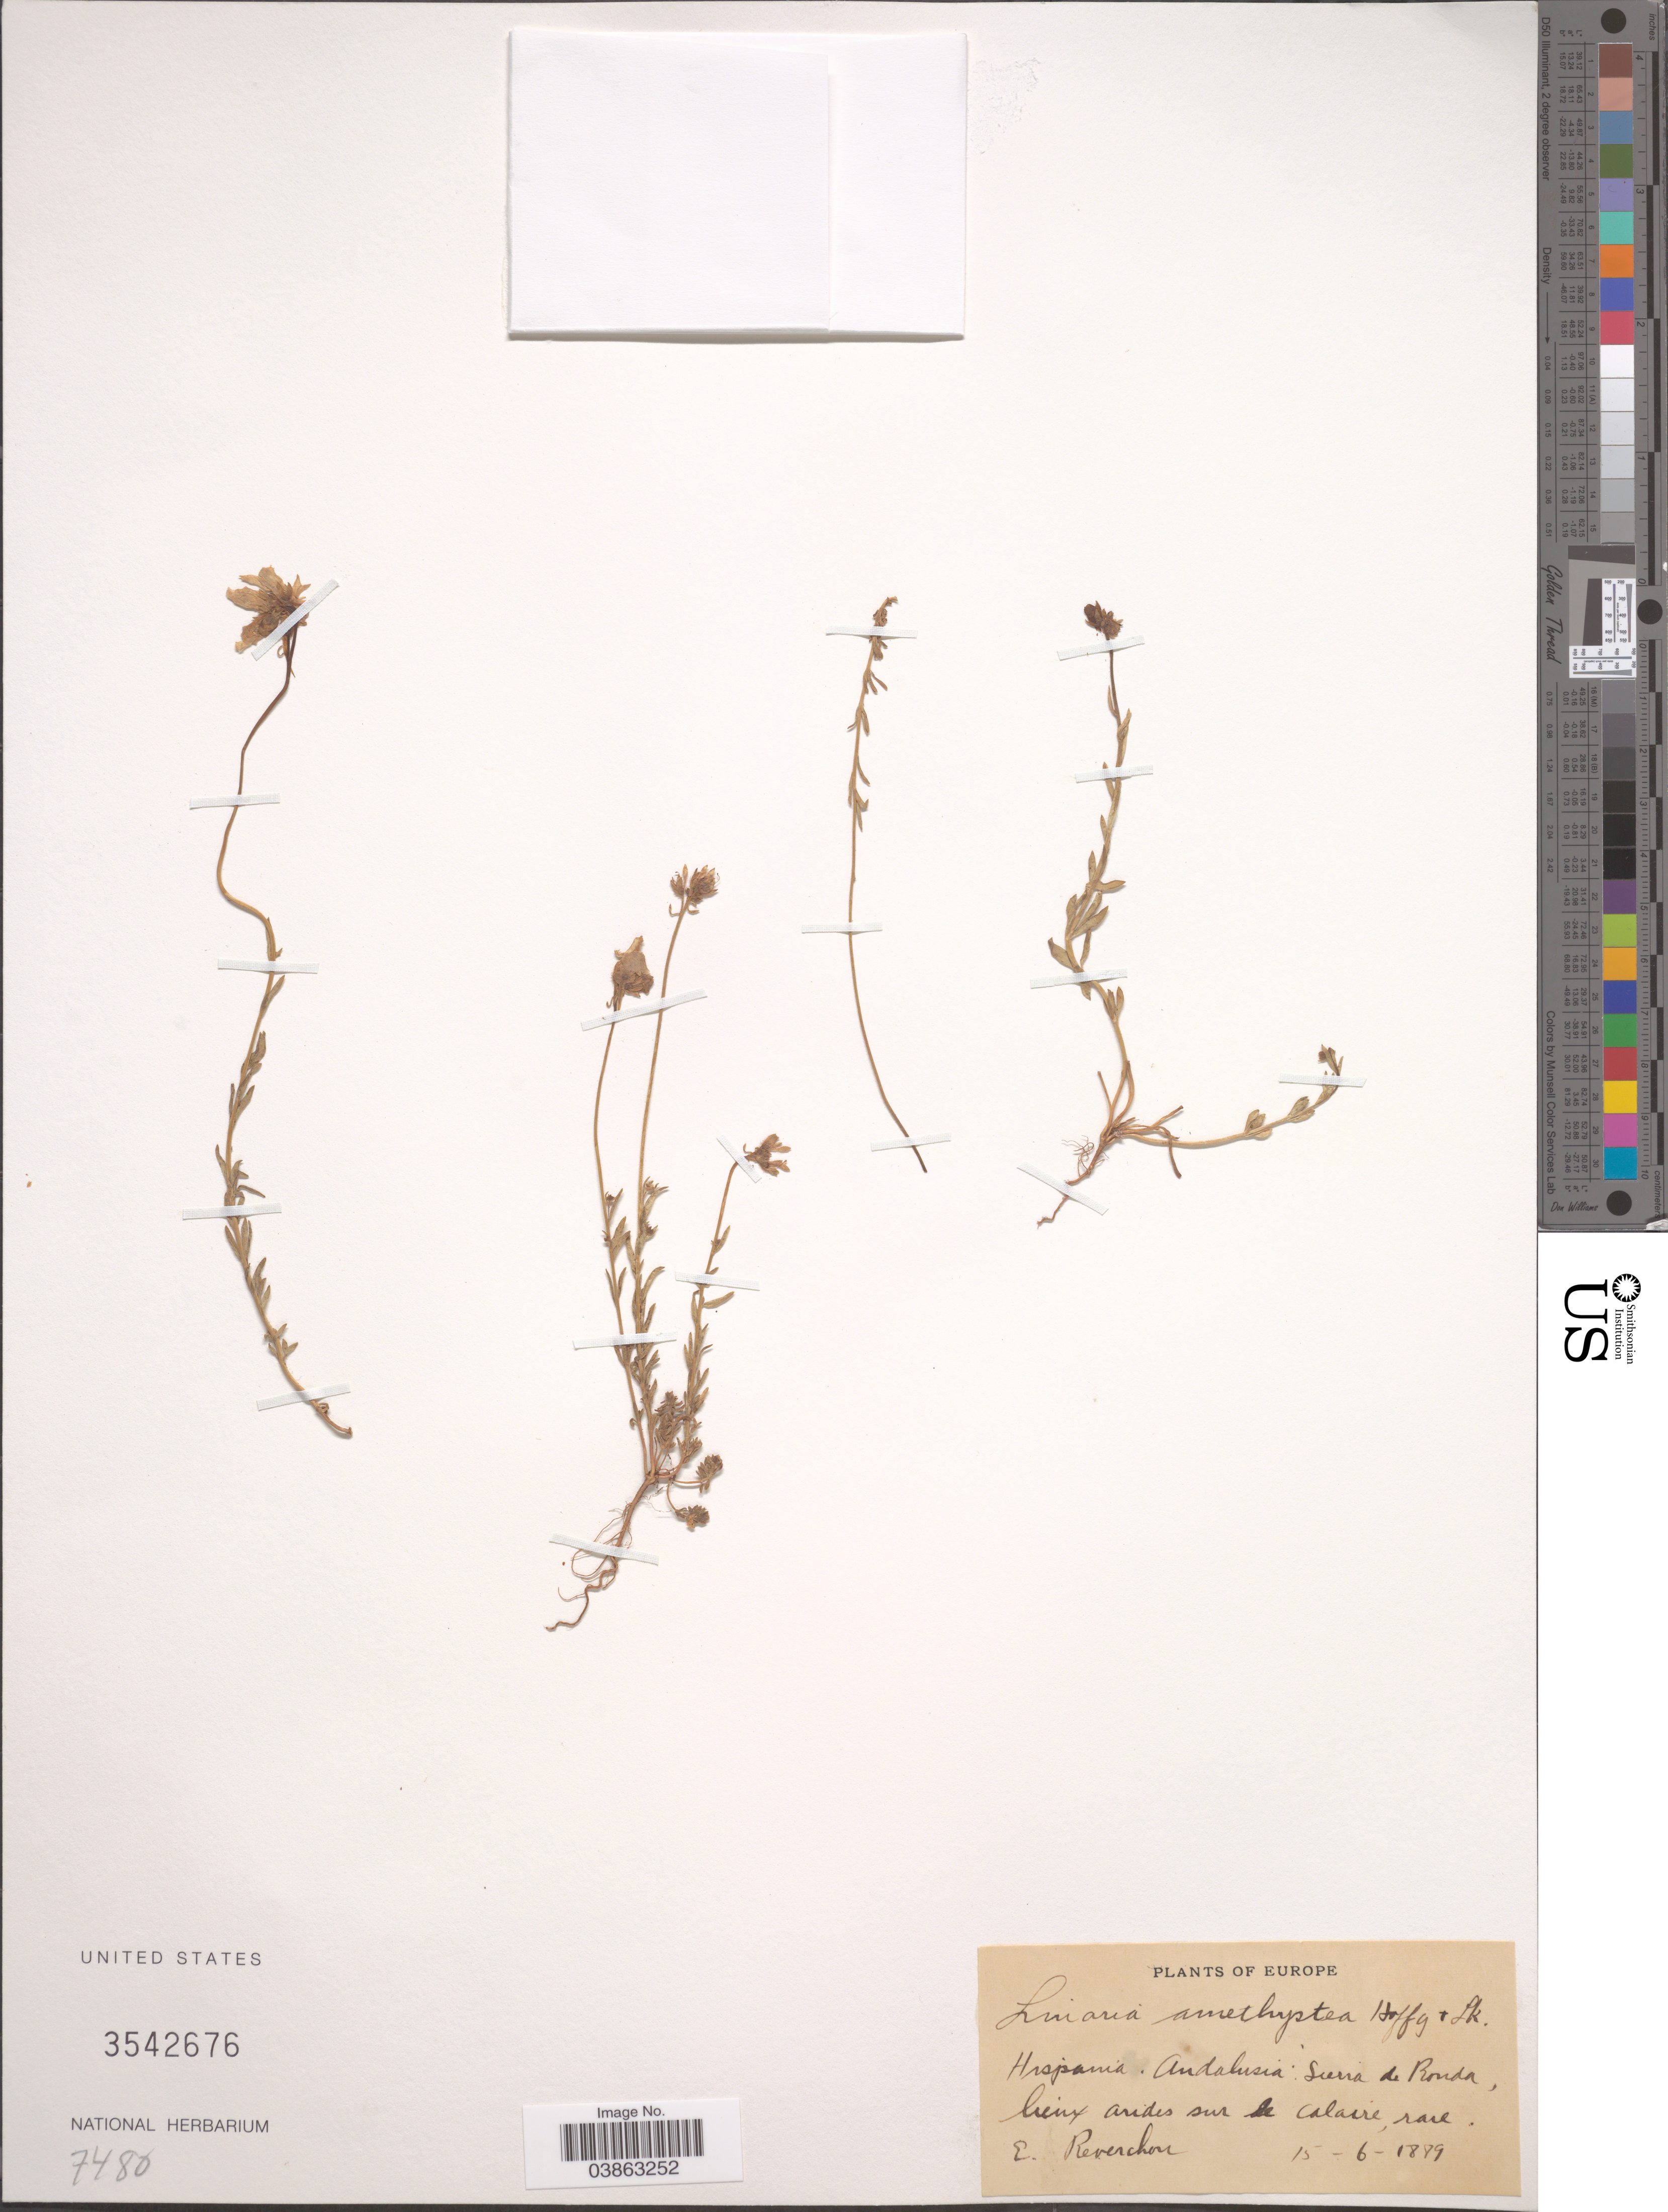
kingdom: Plantae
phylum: Tracheophyta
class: Magnoliopsida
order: Lamiales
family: Plantaginaceae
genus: Linaria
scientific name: Linaria amethystea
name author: (Vent.) Hoffmanns. & Link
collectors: E. Reverchon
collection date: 1889-06-15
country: Spain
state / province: Andalucía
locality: Hispania. Andalusia. Sierra de Ronda, lieux andes sur de calaire, rare.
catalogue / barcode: US 3542676